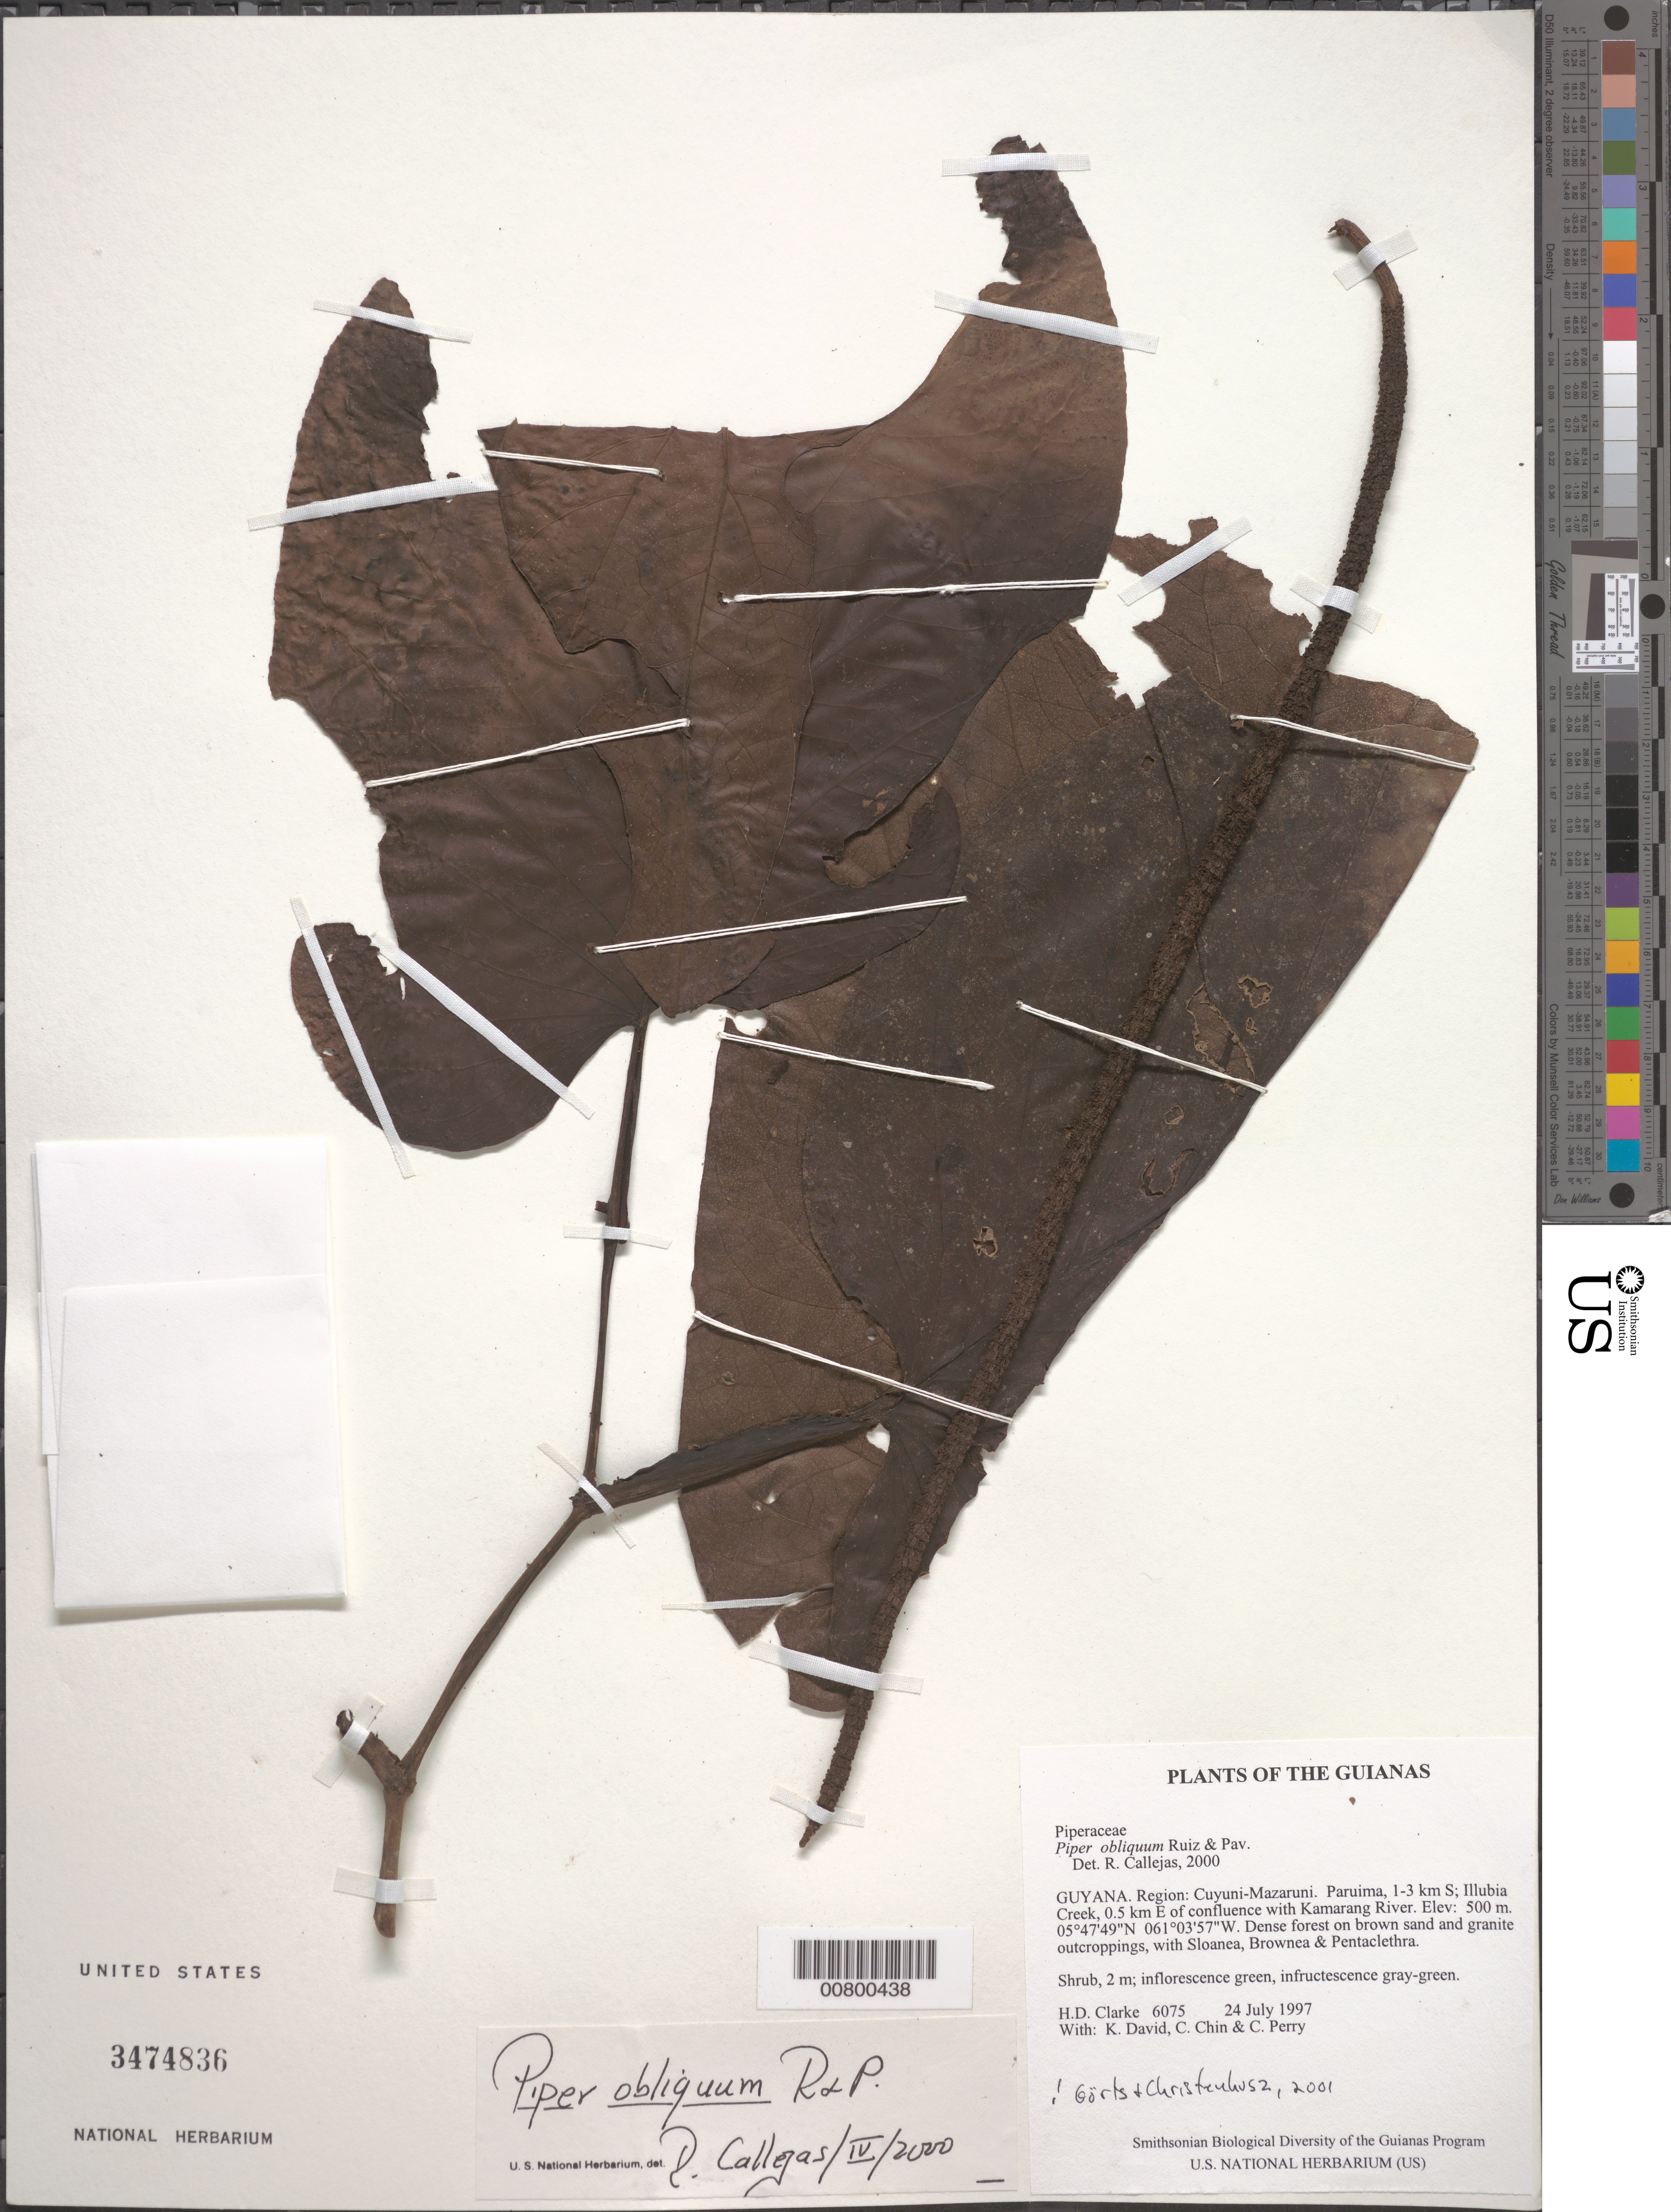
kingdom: Plantae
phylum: Tracheophyta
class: Magnoliopsida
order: Piperales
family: Piperaceae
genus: Piper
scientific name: Piper obliquum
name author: Ruiz & Pav.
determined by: Görts-van Rijn, A. R.; Christenhusz, M. J.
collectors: H. D. Clarke, K. David, C. Chin & C. Perry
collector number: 6075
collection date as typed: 24 July 1997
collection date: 1997-07-24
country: Guyana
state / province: Cuyuni-Mazaruni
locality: Paruima, 1-3 km S; Illubia Creek, 0.5 km E of confluence with Kamarang River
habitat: Dense forest on brown sand and granite outcroppings, with Sloanea, Brownea & Pentaclethra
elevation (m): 500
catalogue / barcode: US 3474836